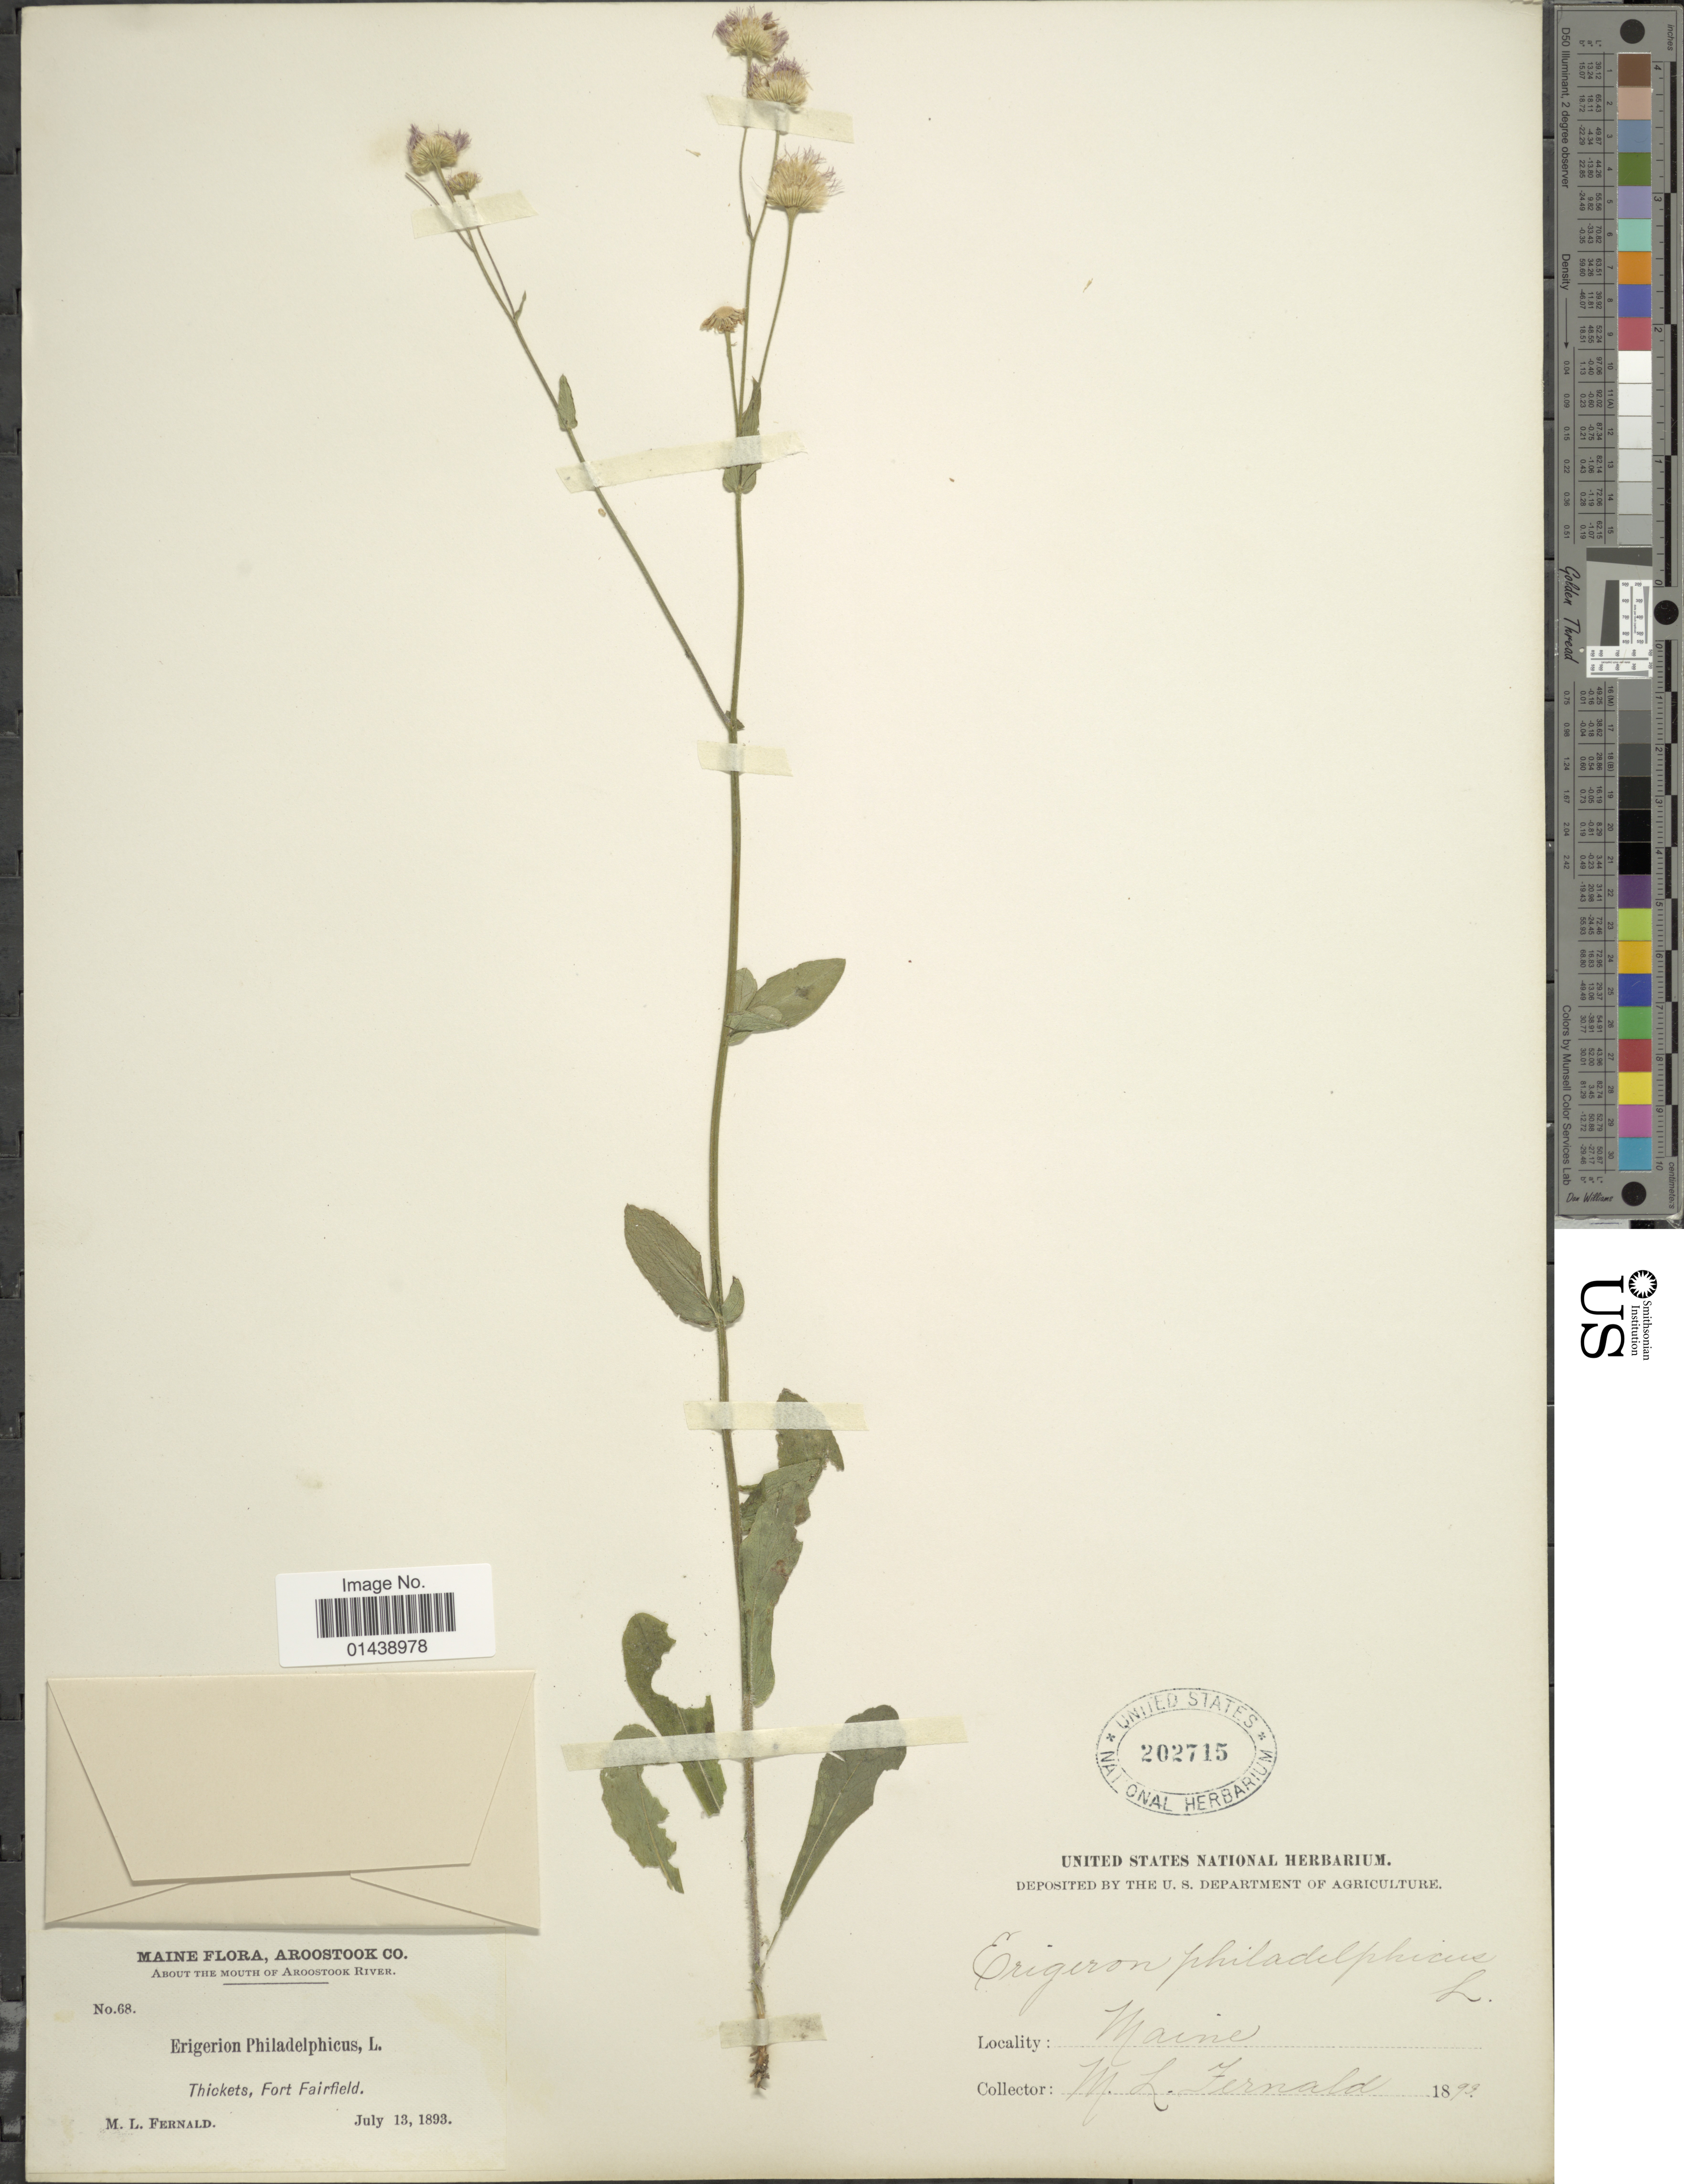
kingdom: Plantae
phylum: Tracheophyta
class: Magnoliopsida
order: Asterales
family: Asteraceae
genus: Erigeron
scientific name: Erigeron philadelphicus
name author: L.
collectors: M. L. Fernald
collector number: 68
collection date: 1893-07-13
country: United States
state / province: Maine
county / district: Aroostook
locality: About the mouth of Aroostook River. Fort Fairfield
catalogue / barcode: US 202715